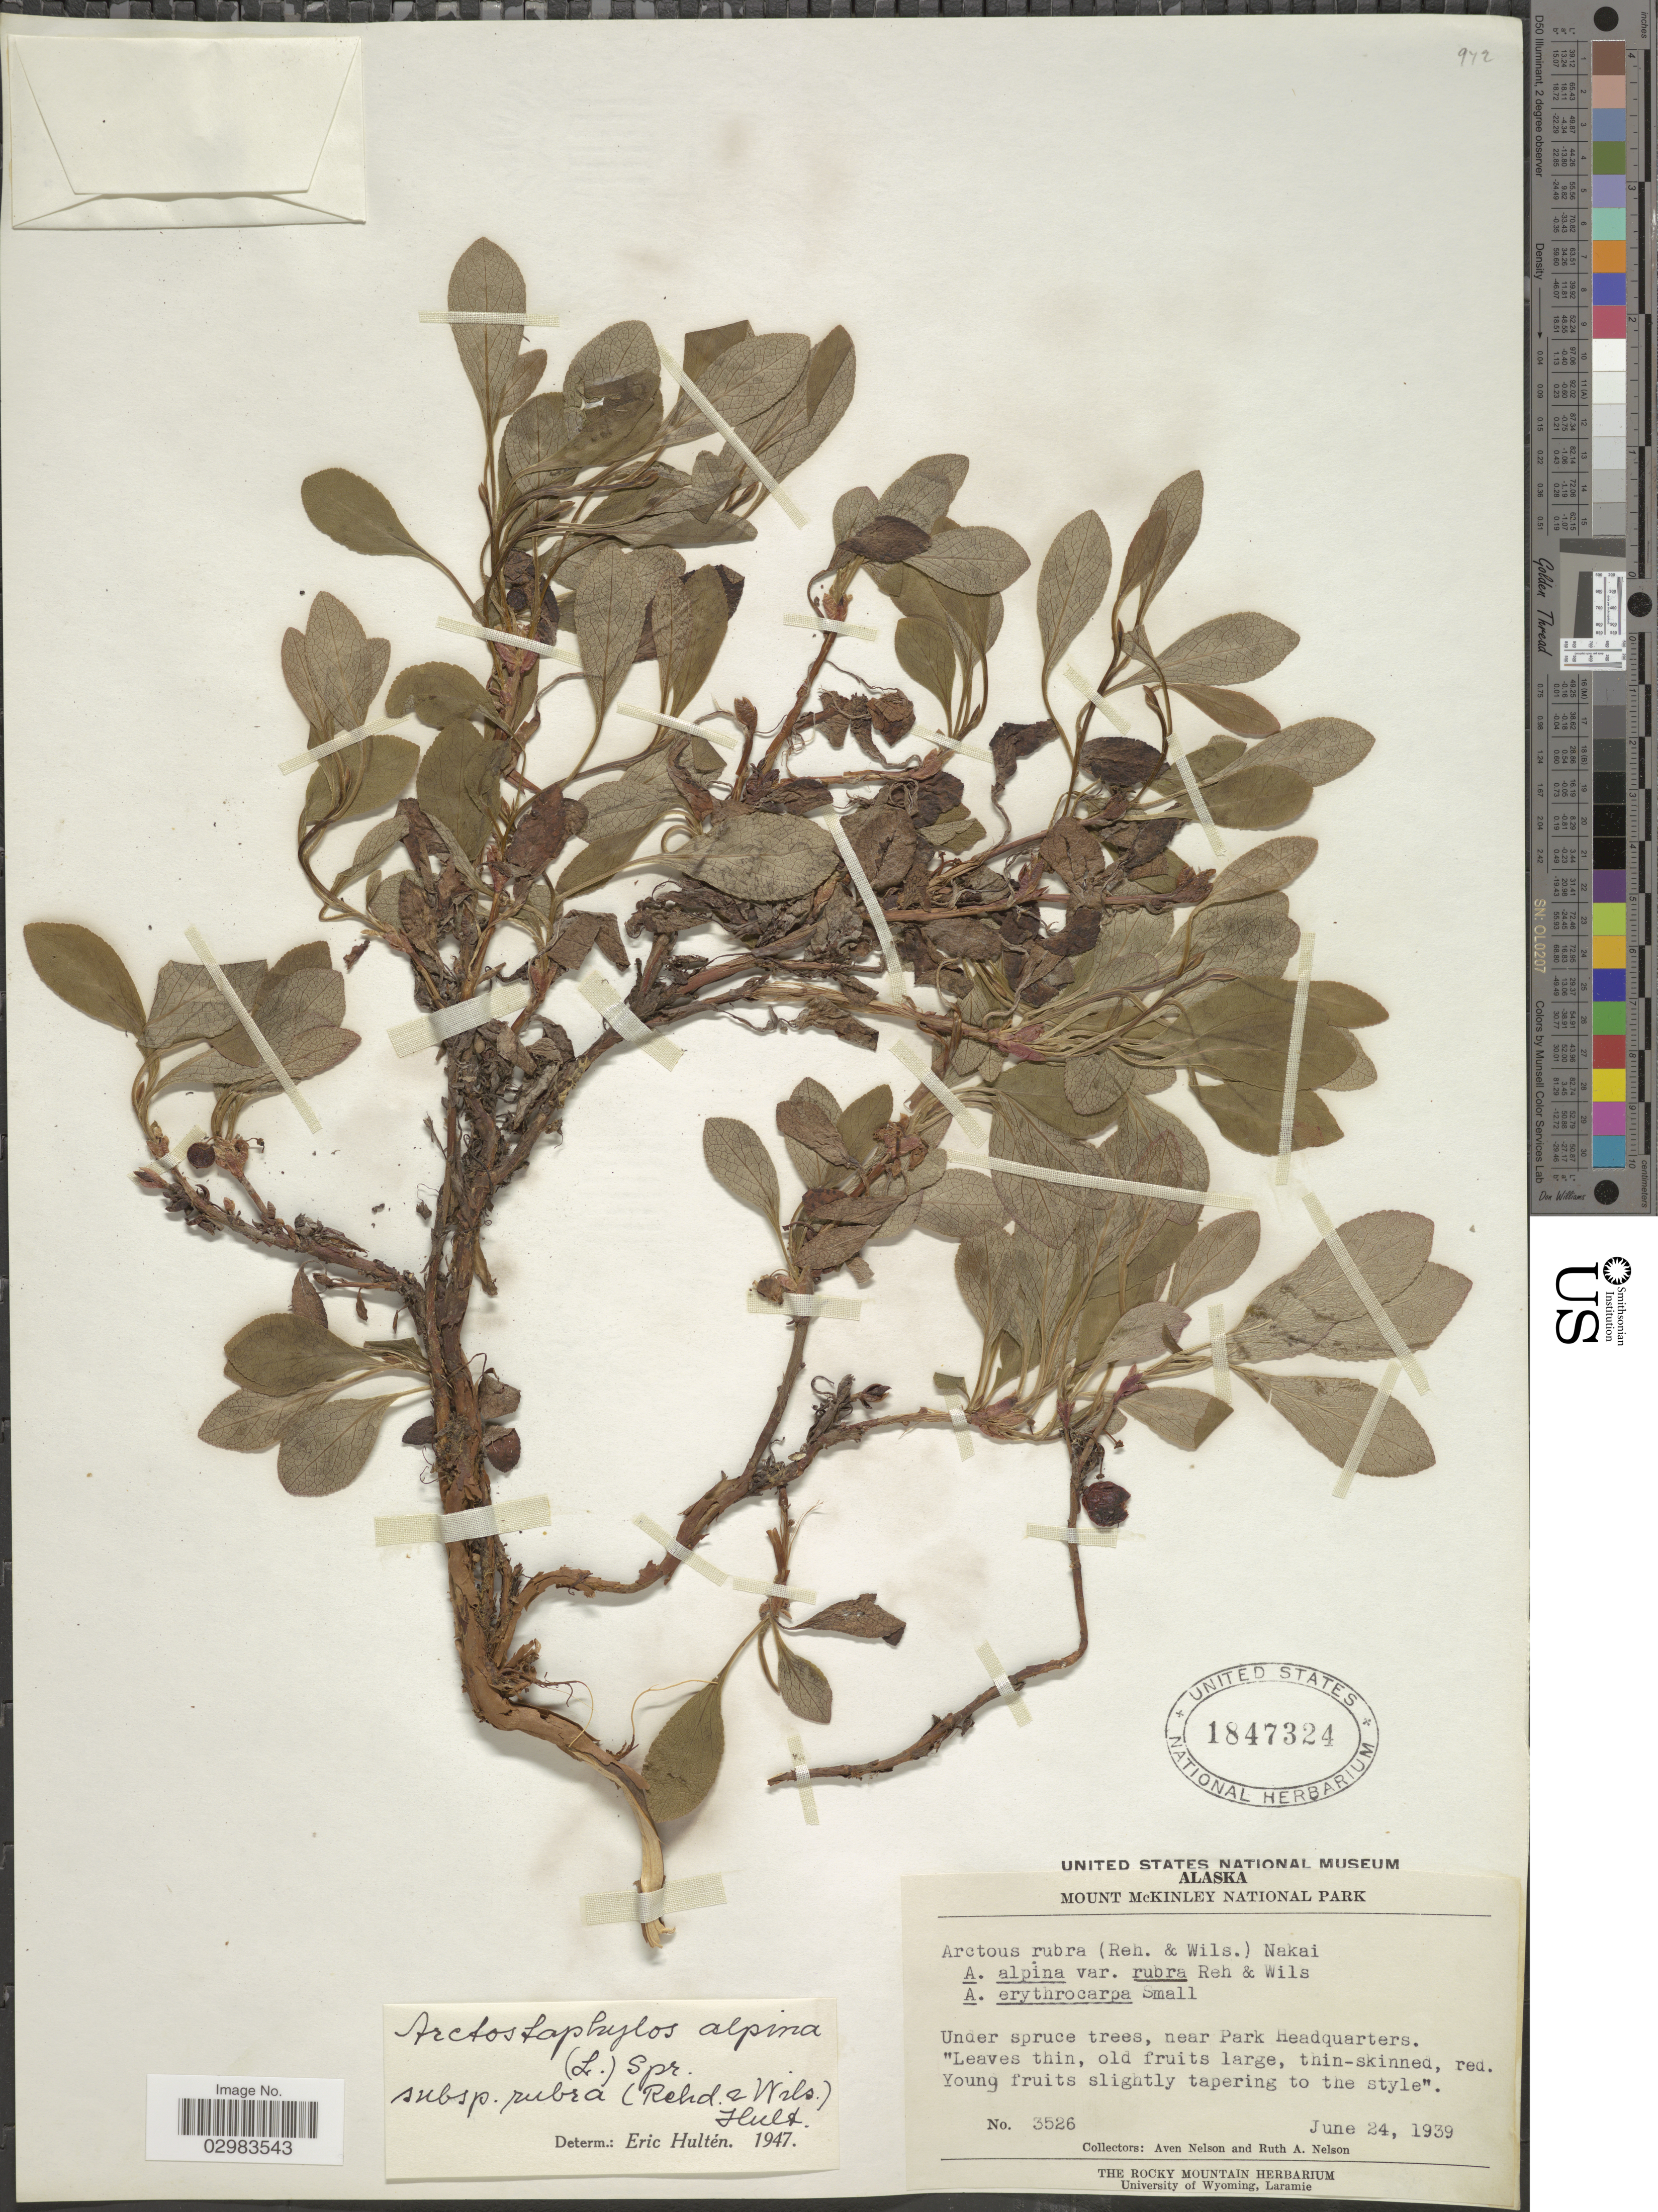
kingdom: Plantae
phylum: Tracheophyta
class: Magnoliopsida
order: Ericales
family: Ericaceae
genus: Arctostaphylos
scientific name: Arctostaphylos alpina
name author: (L.) Spreng.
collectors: A. Nelson & R. A. Nelson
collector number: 3526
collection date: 1939-06-24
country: United States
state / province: Alaska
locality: Mount McKinley National Park, near park Headquarters.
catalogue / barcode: US 1847324